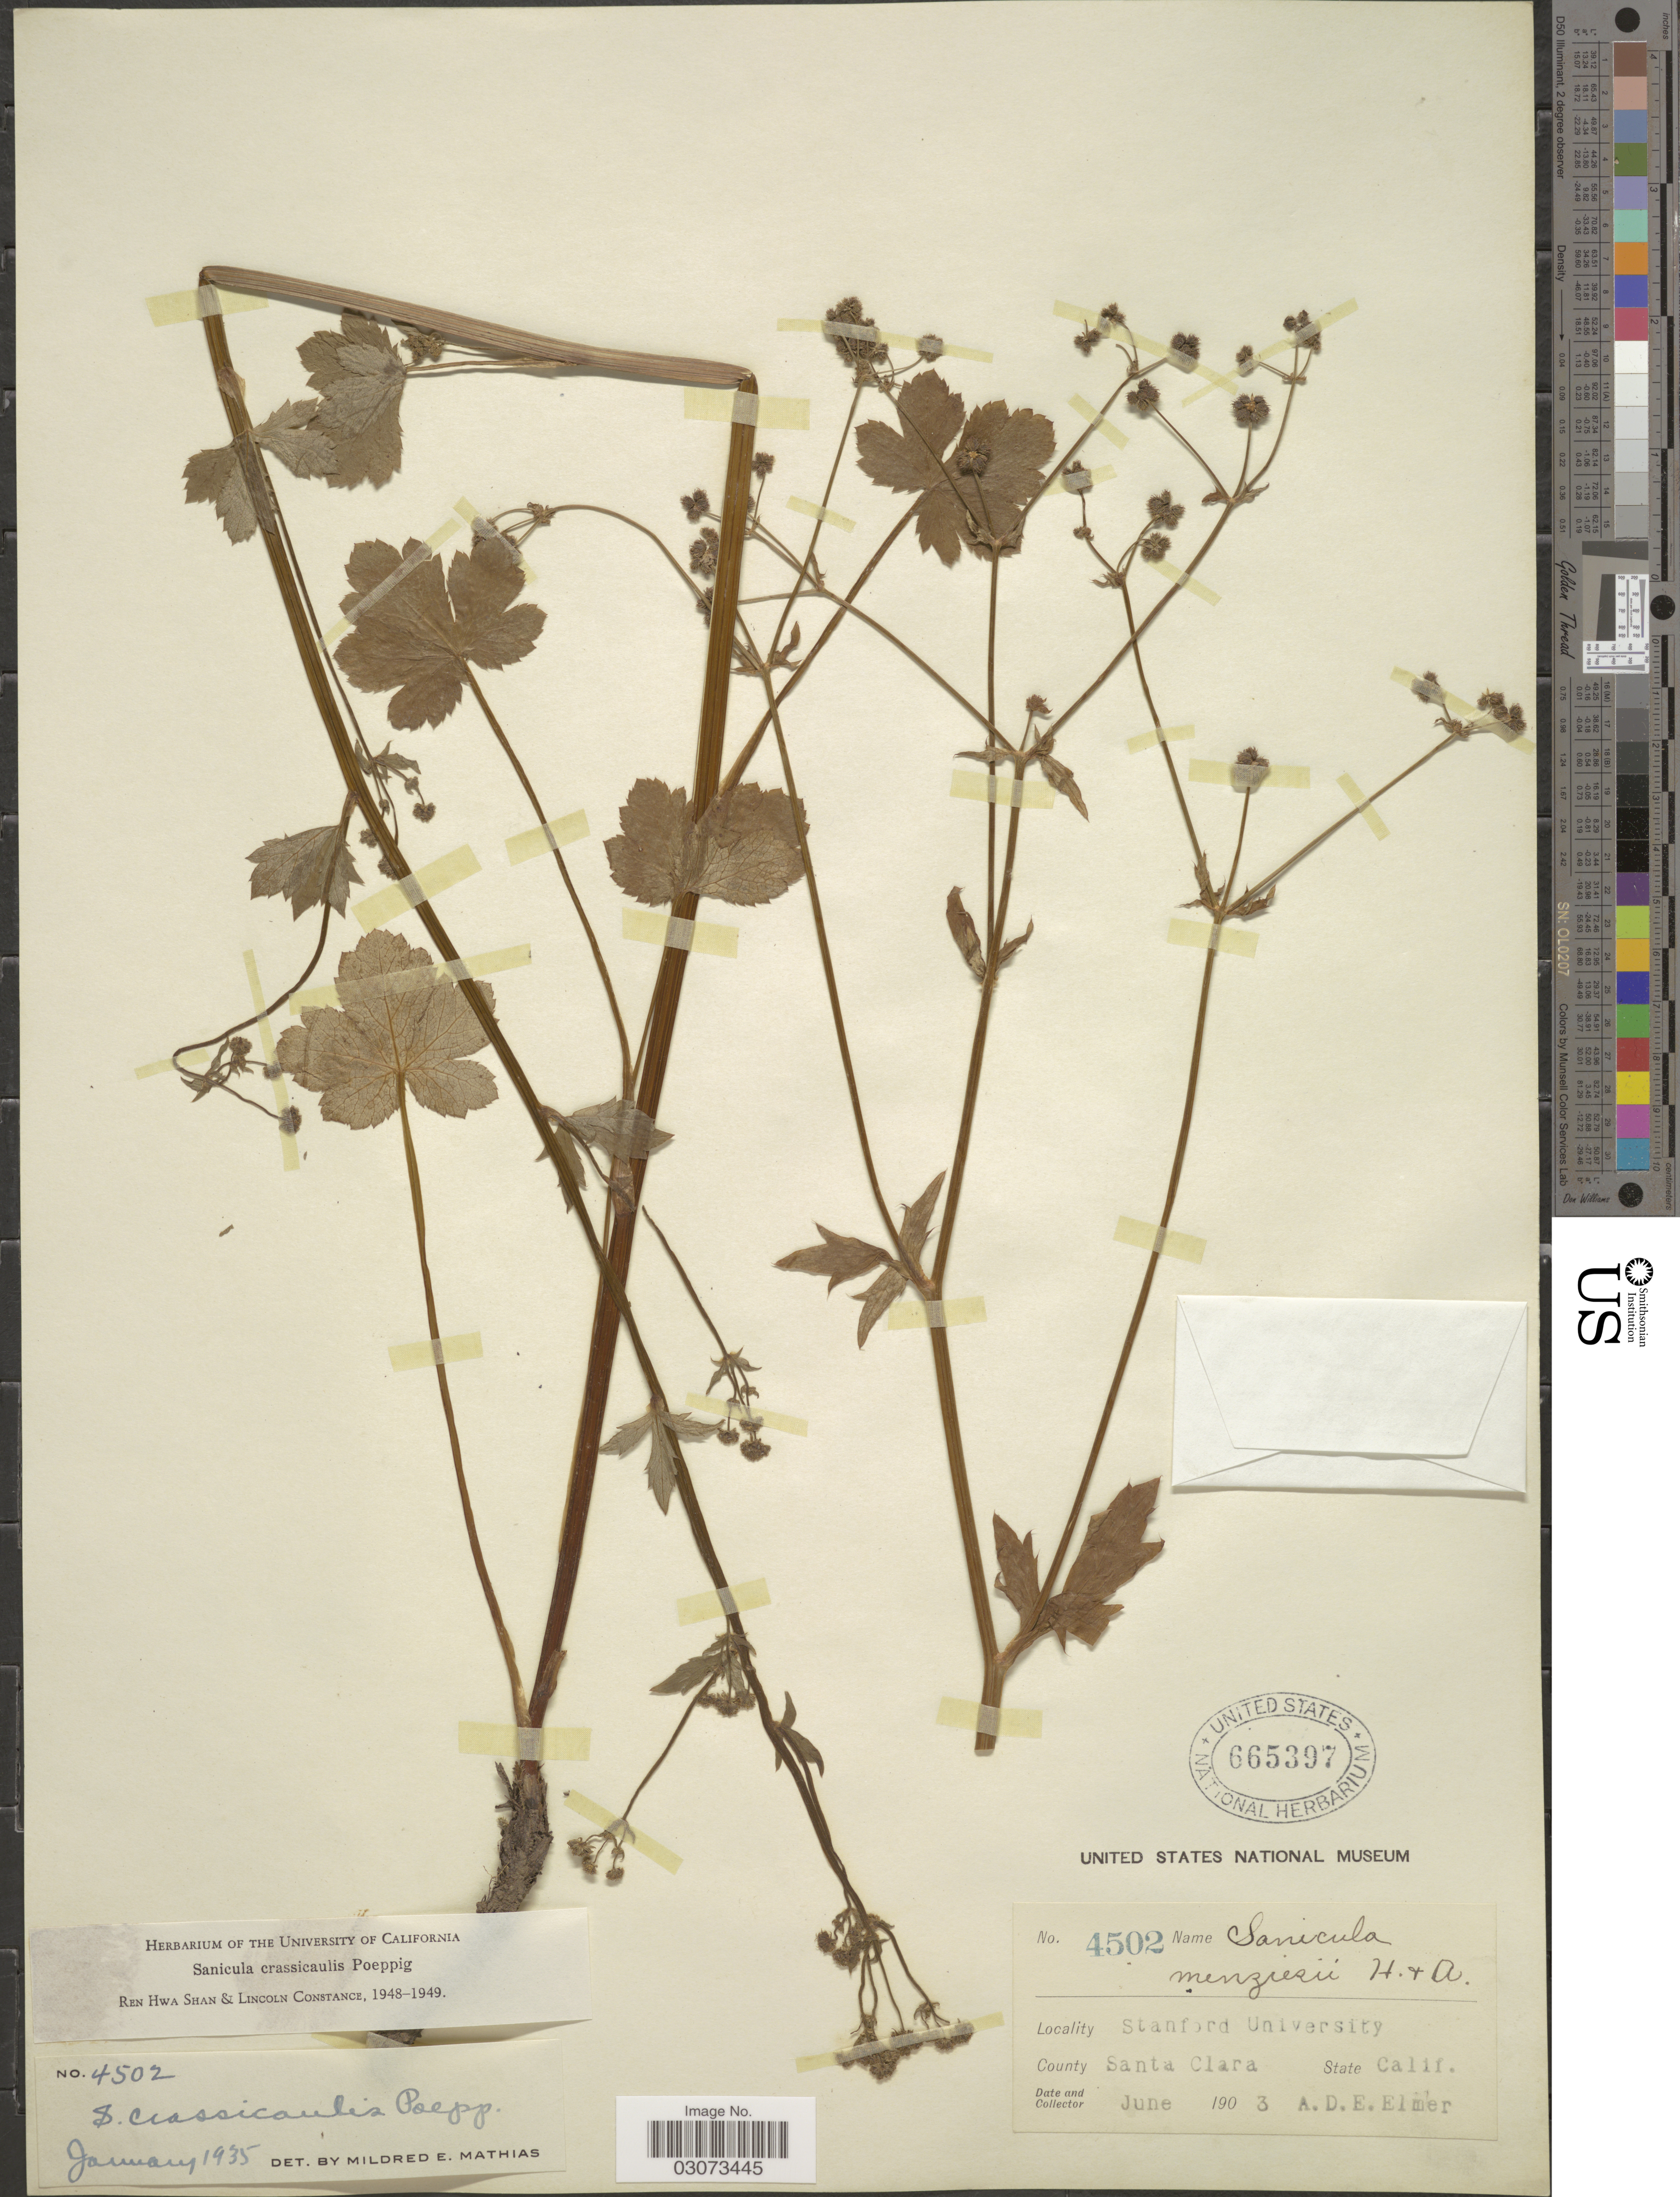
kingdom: Plantae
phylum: Tracheophyta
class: Magnoliopsida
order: Apiales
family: Apiaceae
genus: Sanicula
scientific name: Sanicula crassicaulis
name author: Poepp. ex DC.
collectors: A. D. E. Elmer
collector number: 4502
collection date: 1903-06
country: United States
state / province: California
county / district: Santa Clara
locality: Stanford University. County Santa Clara.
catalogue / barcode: US 665397